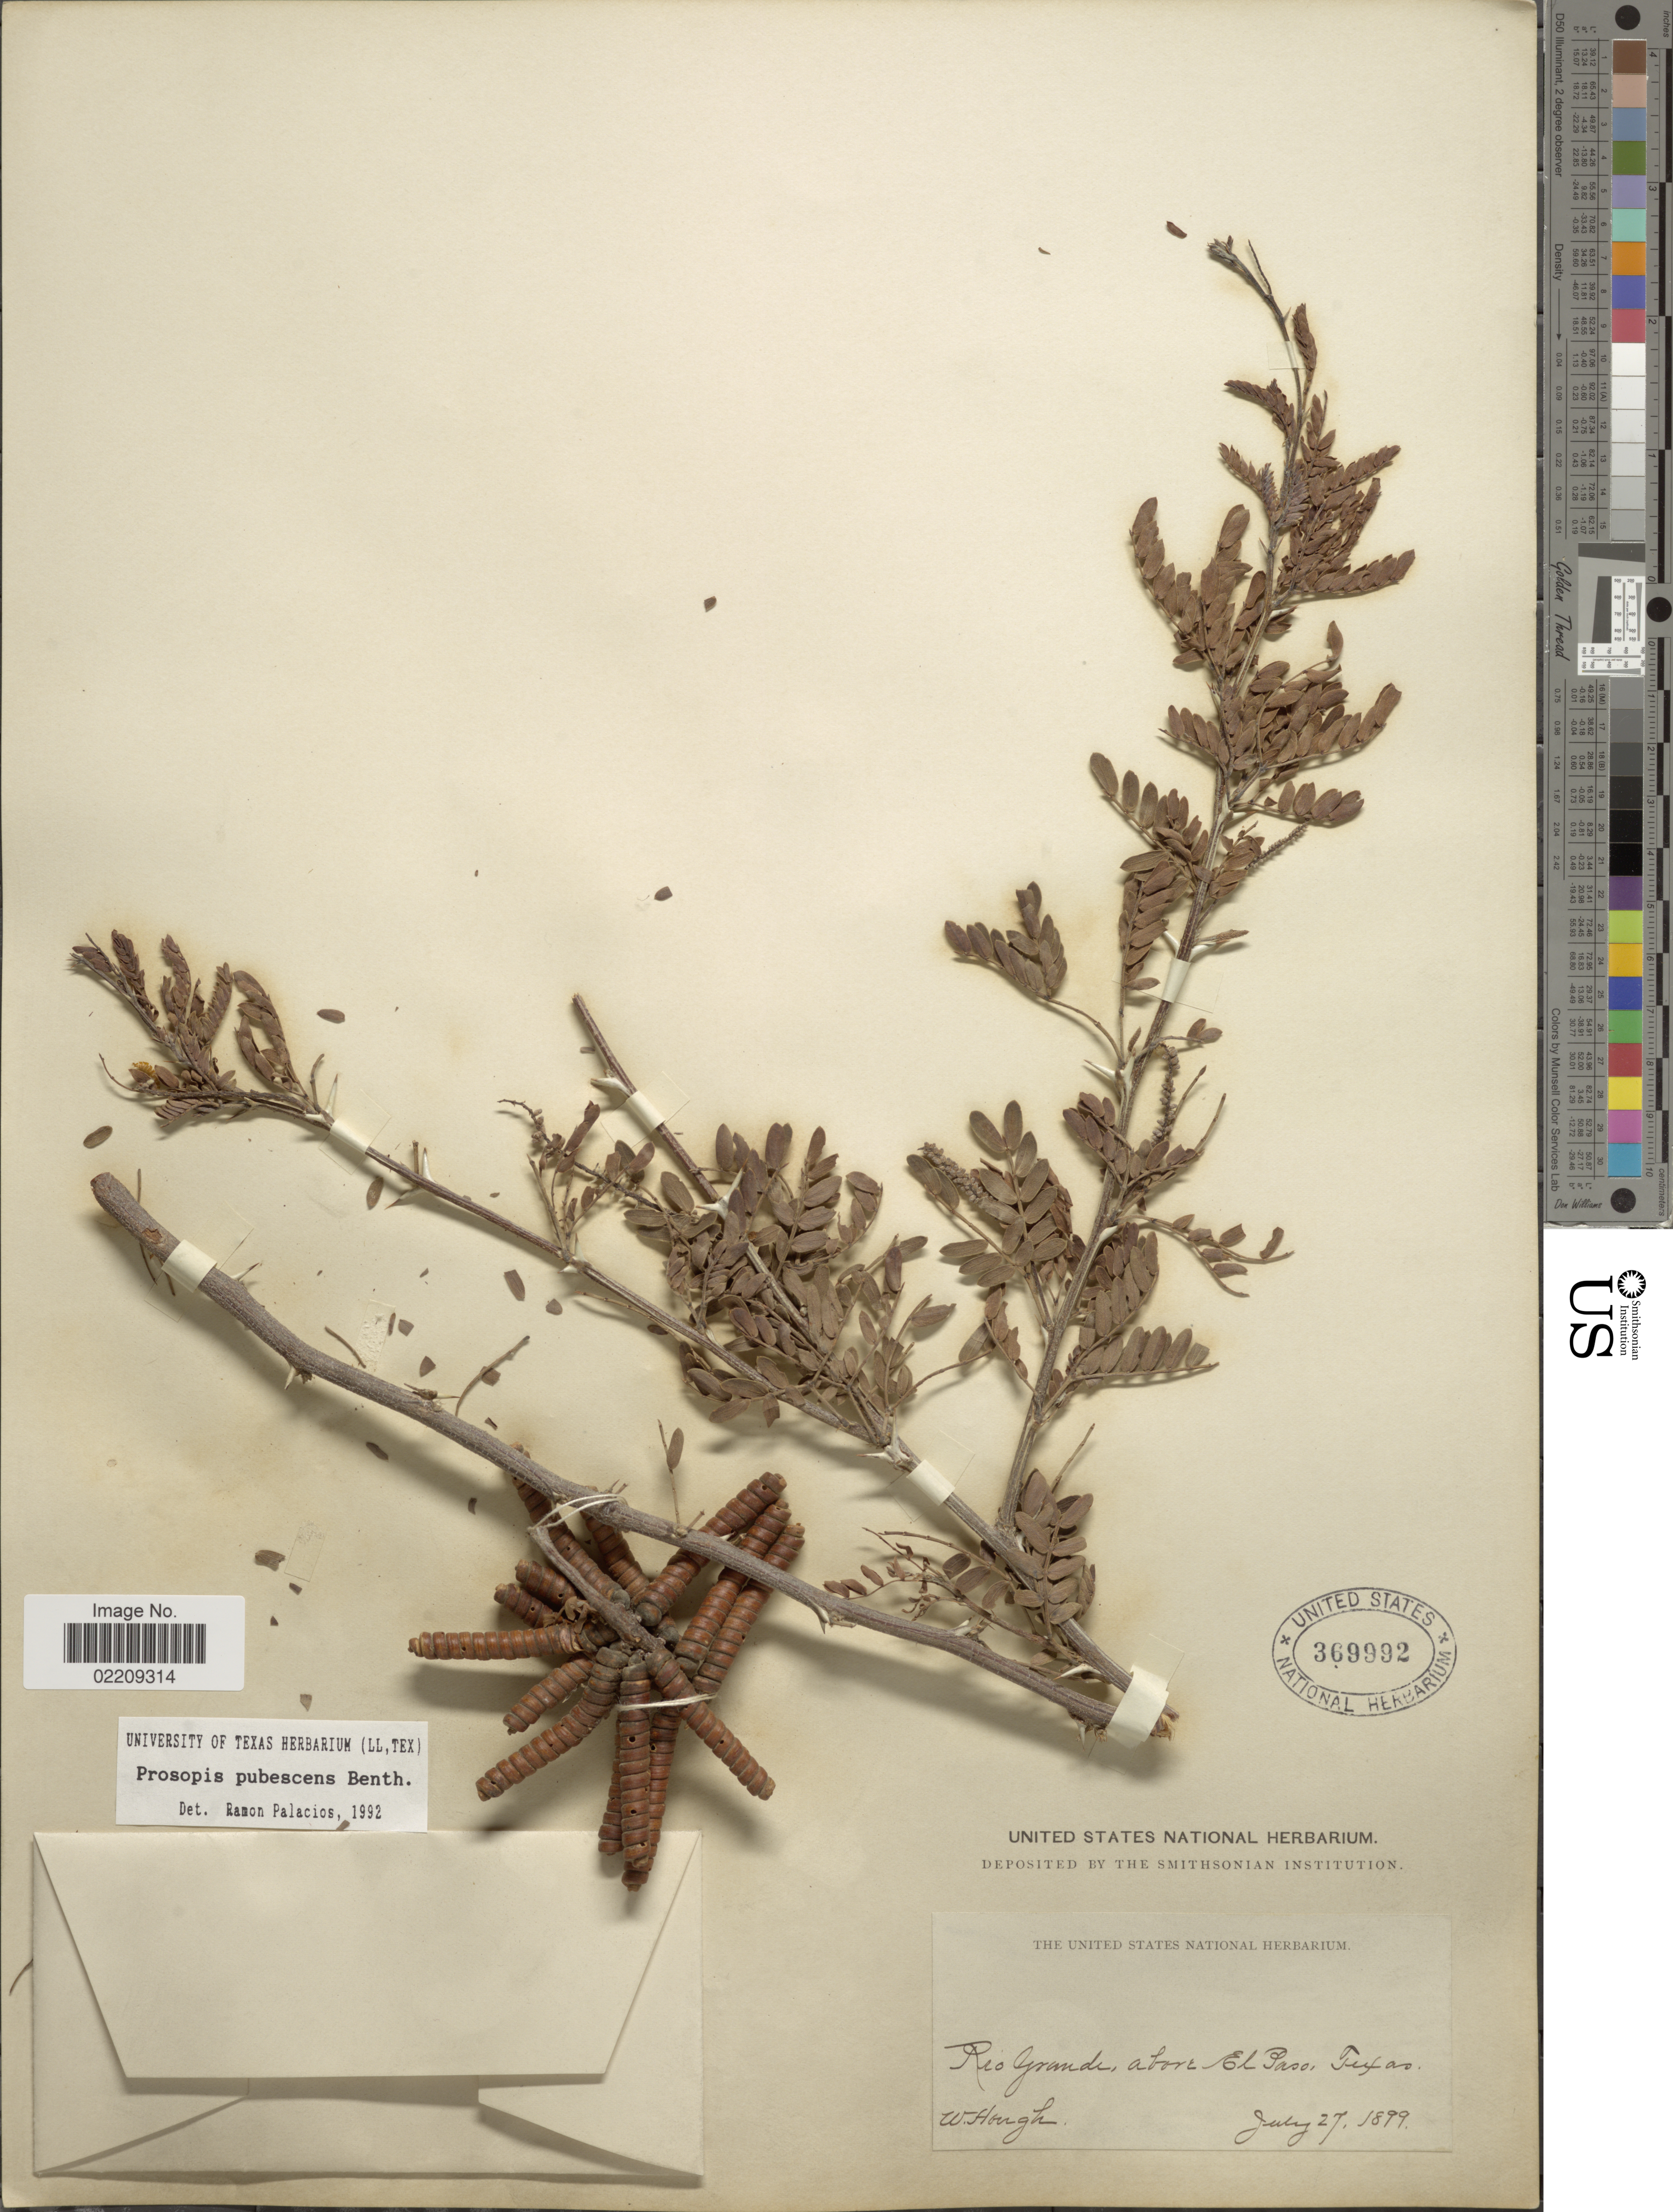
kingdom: Plantae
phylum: Tracheophyta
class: Magnoliopsida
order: Fabales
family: Fabaceae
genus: Strombocarpa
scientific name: Strombocarpa pubescens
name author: (Benth.) A. Gray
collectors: W. Hough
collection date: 1899-07-27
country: United States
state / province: Texas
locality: Rio Grande, above El Paso.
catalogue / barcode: US 369992